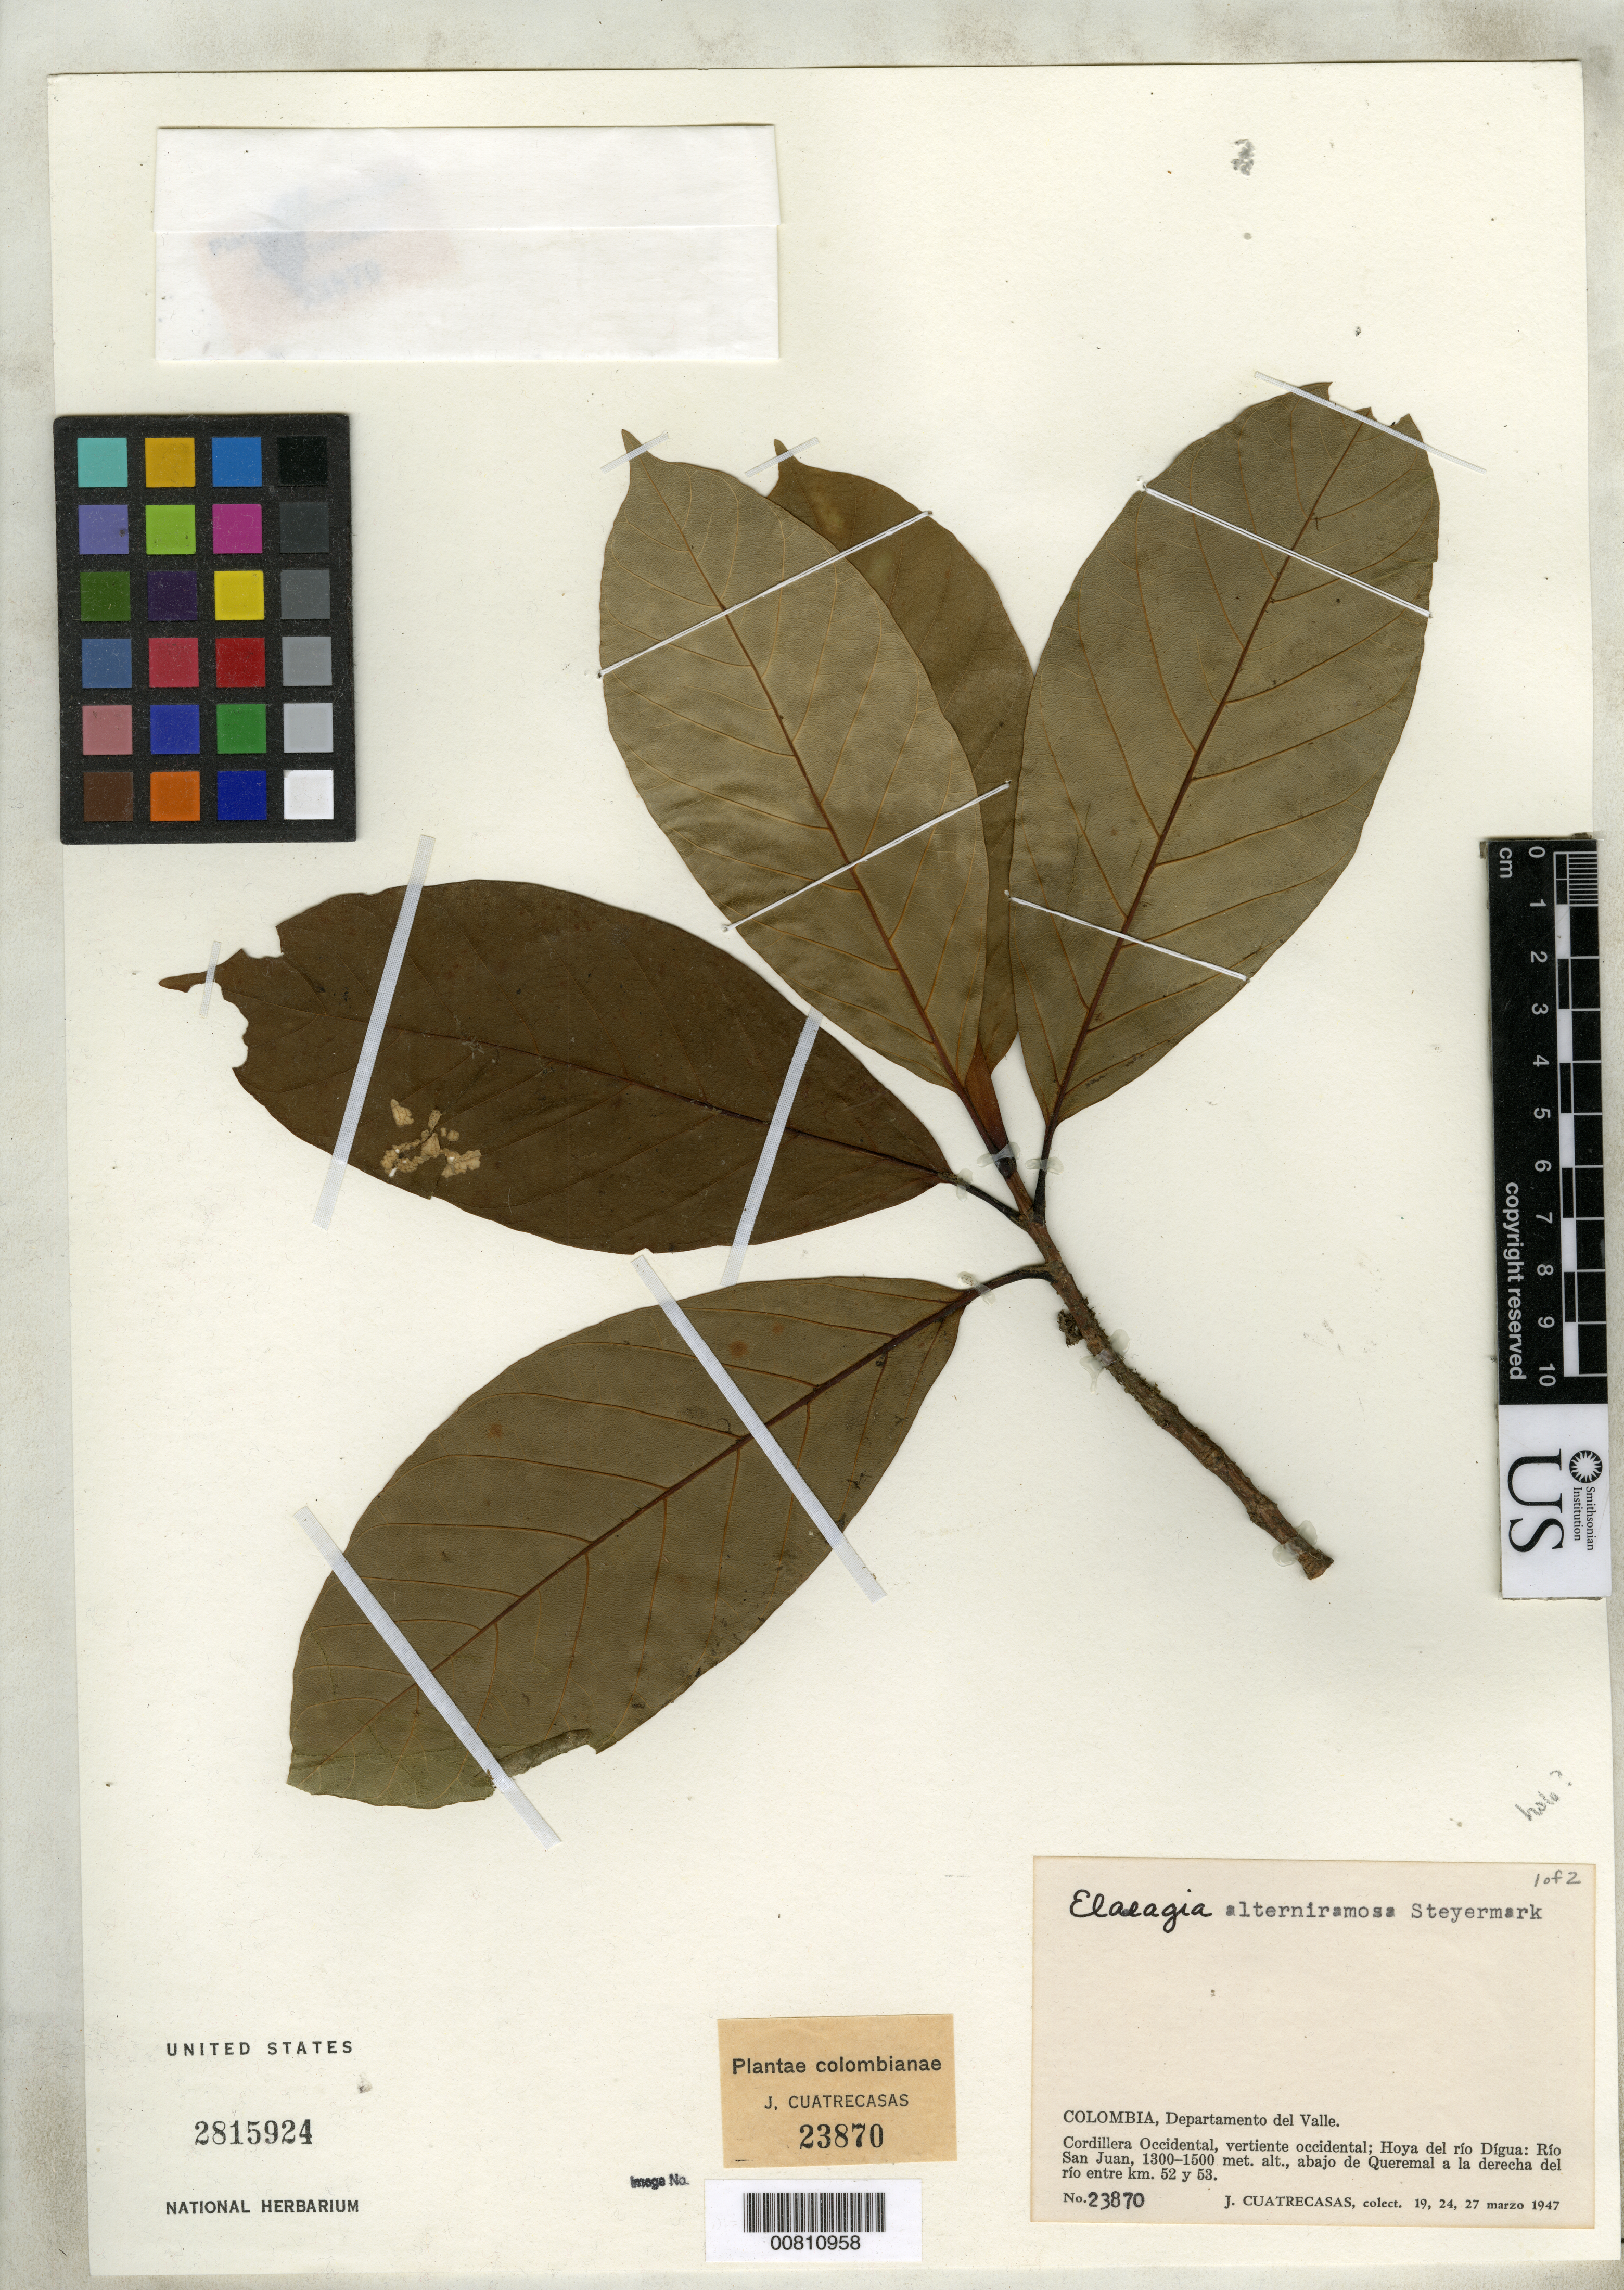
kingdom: Plantae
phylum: Tracheophyta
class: Magnoliopsida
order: Gentianales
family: Rubiaceae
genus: Elaeagia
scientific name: Elaeagia alterniramosa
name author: Steyerm.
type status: Possible Holotype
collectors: J. Cuatrecasas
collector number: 23870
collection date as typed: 19 Mar 1947 to 27 Mar 1947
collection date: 1947-03-19/1947-03-27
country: Colombia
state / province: Valle del Cauca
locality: Colombia, Departamento del Valle. Cordillera Occidental, vertiente occidental; Hoya del río Dígua: Río San Juan, abajo de Queremal a la derecha del río entre km. 52 y 53.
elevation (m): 1300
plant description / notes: Not annotated or otherwise indicated as holotype, but presumably the holotype as these two sheets comprise the only duplicate found so far at US.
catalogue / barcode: US 2815924